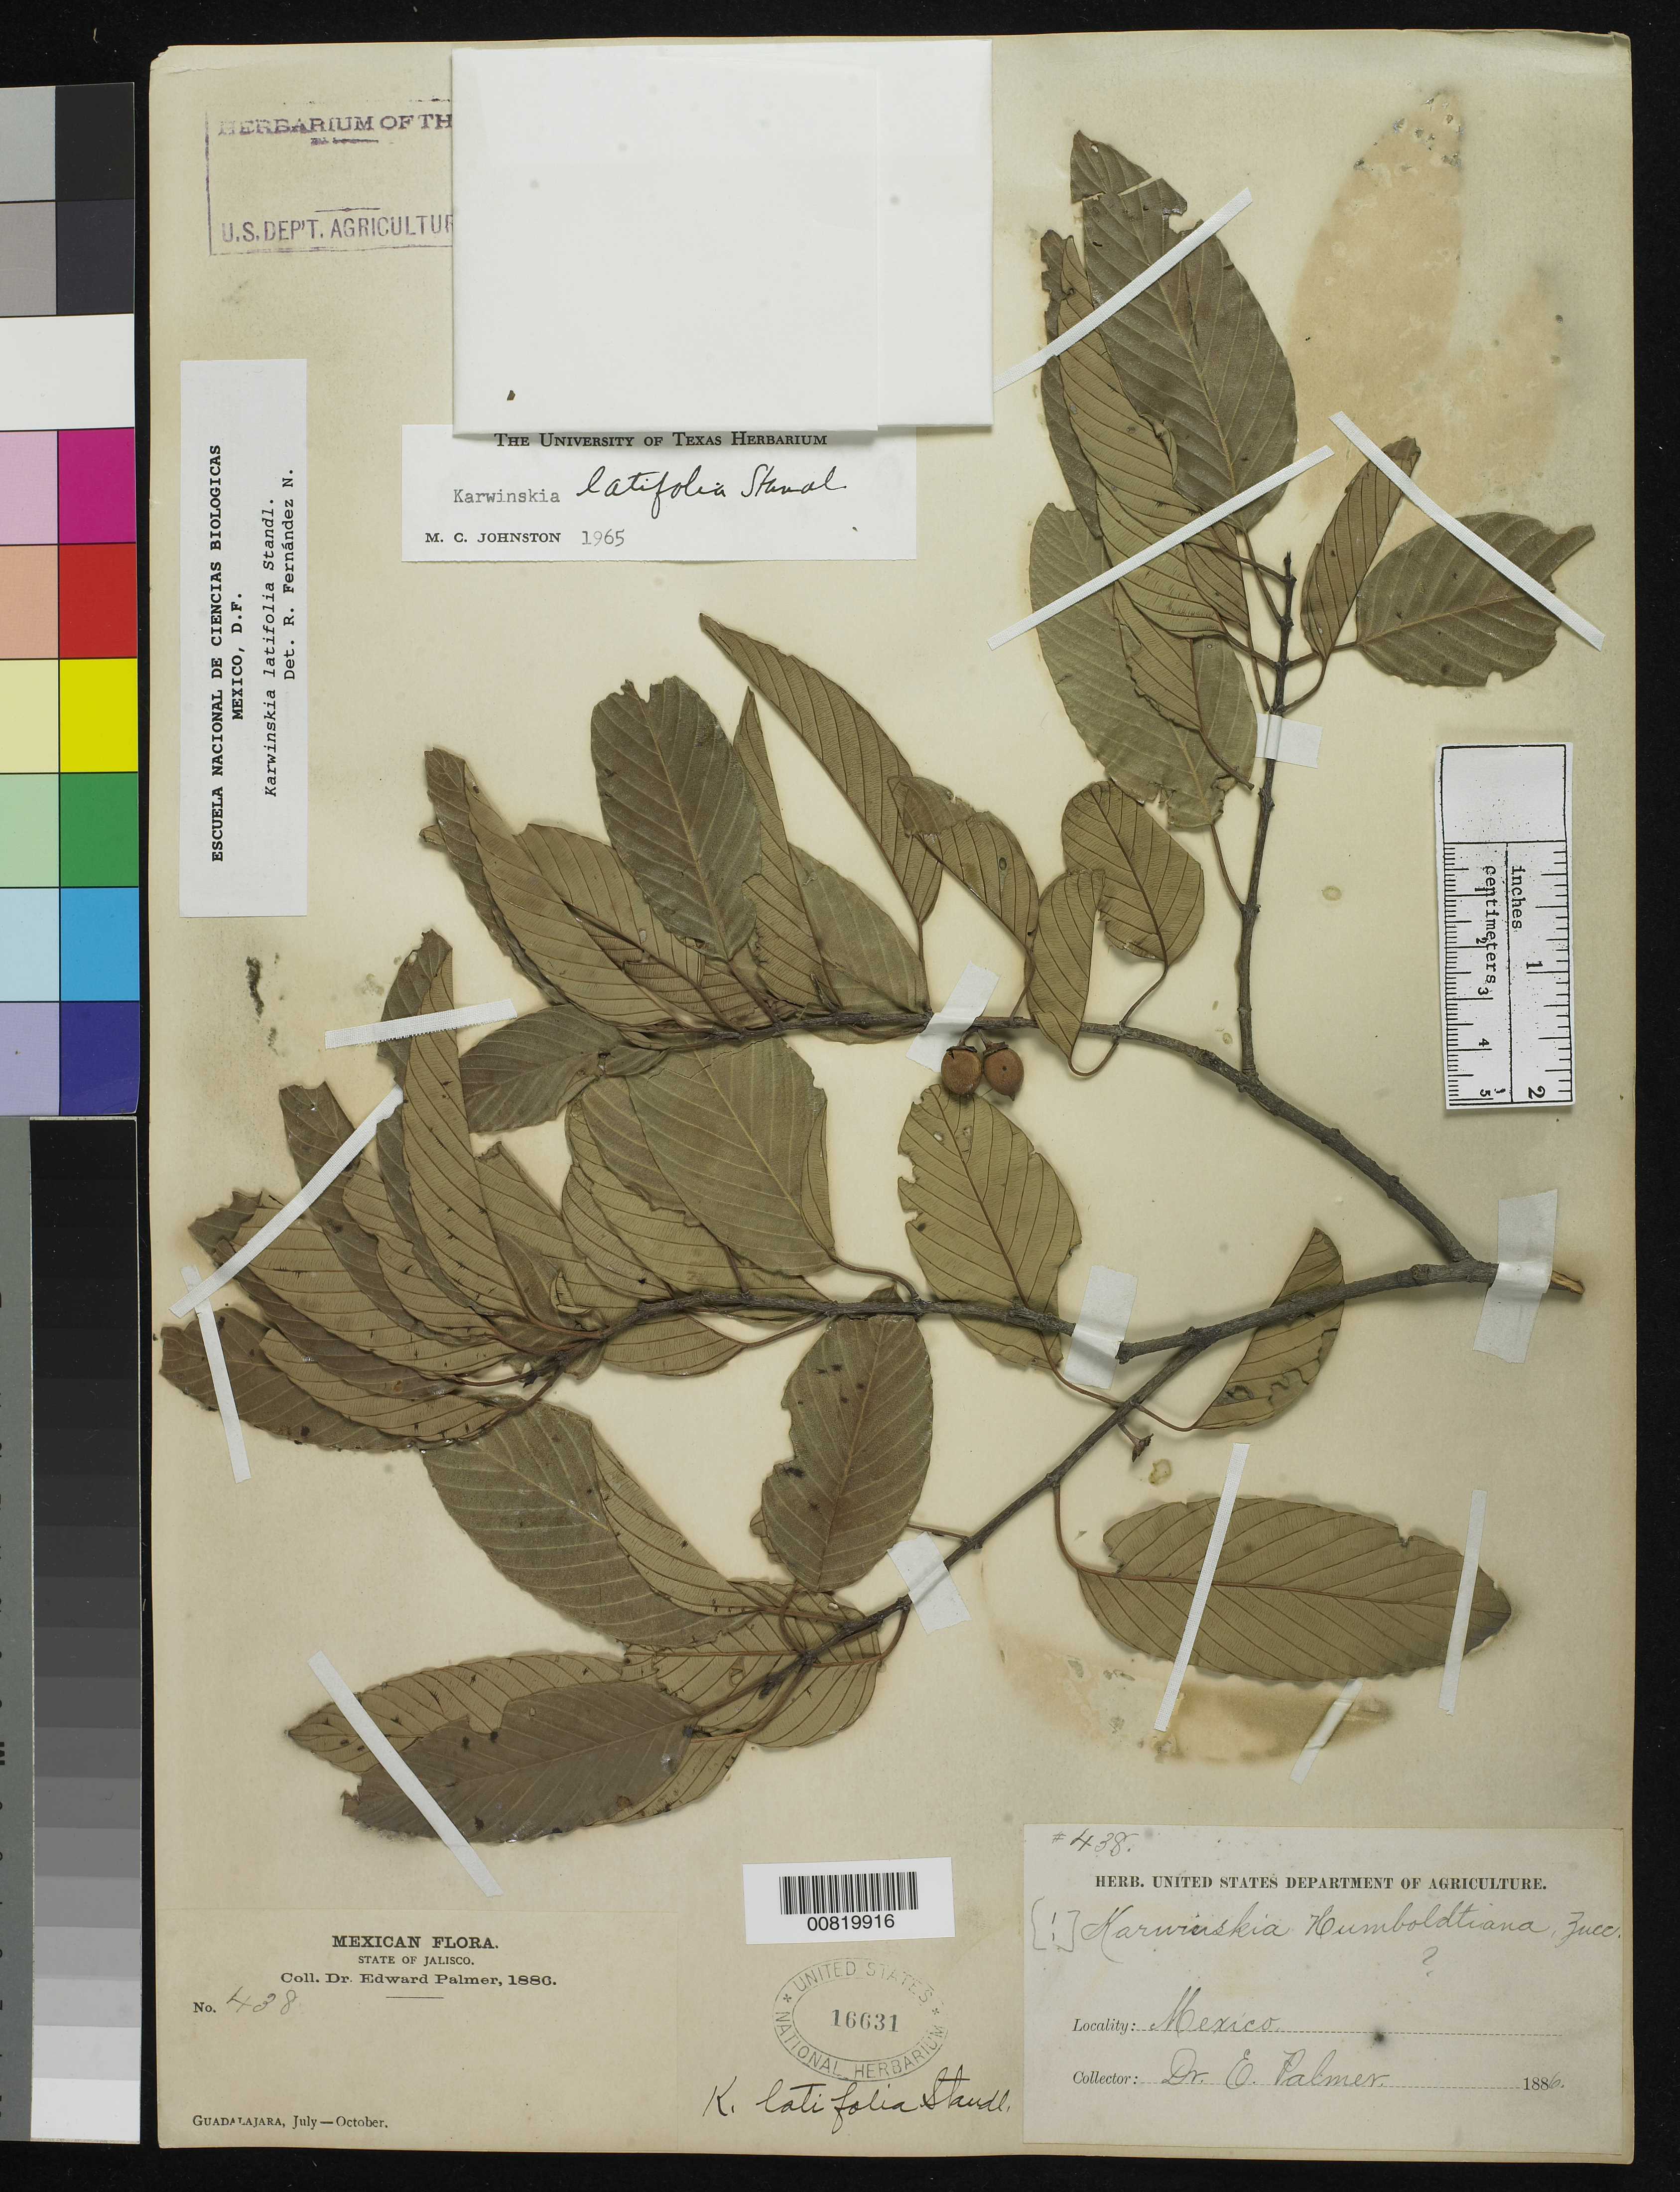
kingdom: Plantae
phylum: Tracheophyta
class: Magnoliopsida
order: Rosales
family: Rhamnaceae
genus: Karwinskia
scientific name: Karwinskia latifolia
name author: Standl.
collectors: E. Palmer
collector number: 438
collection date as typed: Jul 1886 to -- Oct 1886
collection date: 1886-07/1886-10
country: Mexico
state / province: Jalisco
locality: Guadalajara, Jalisco.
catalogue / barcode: US 16631